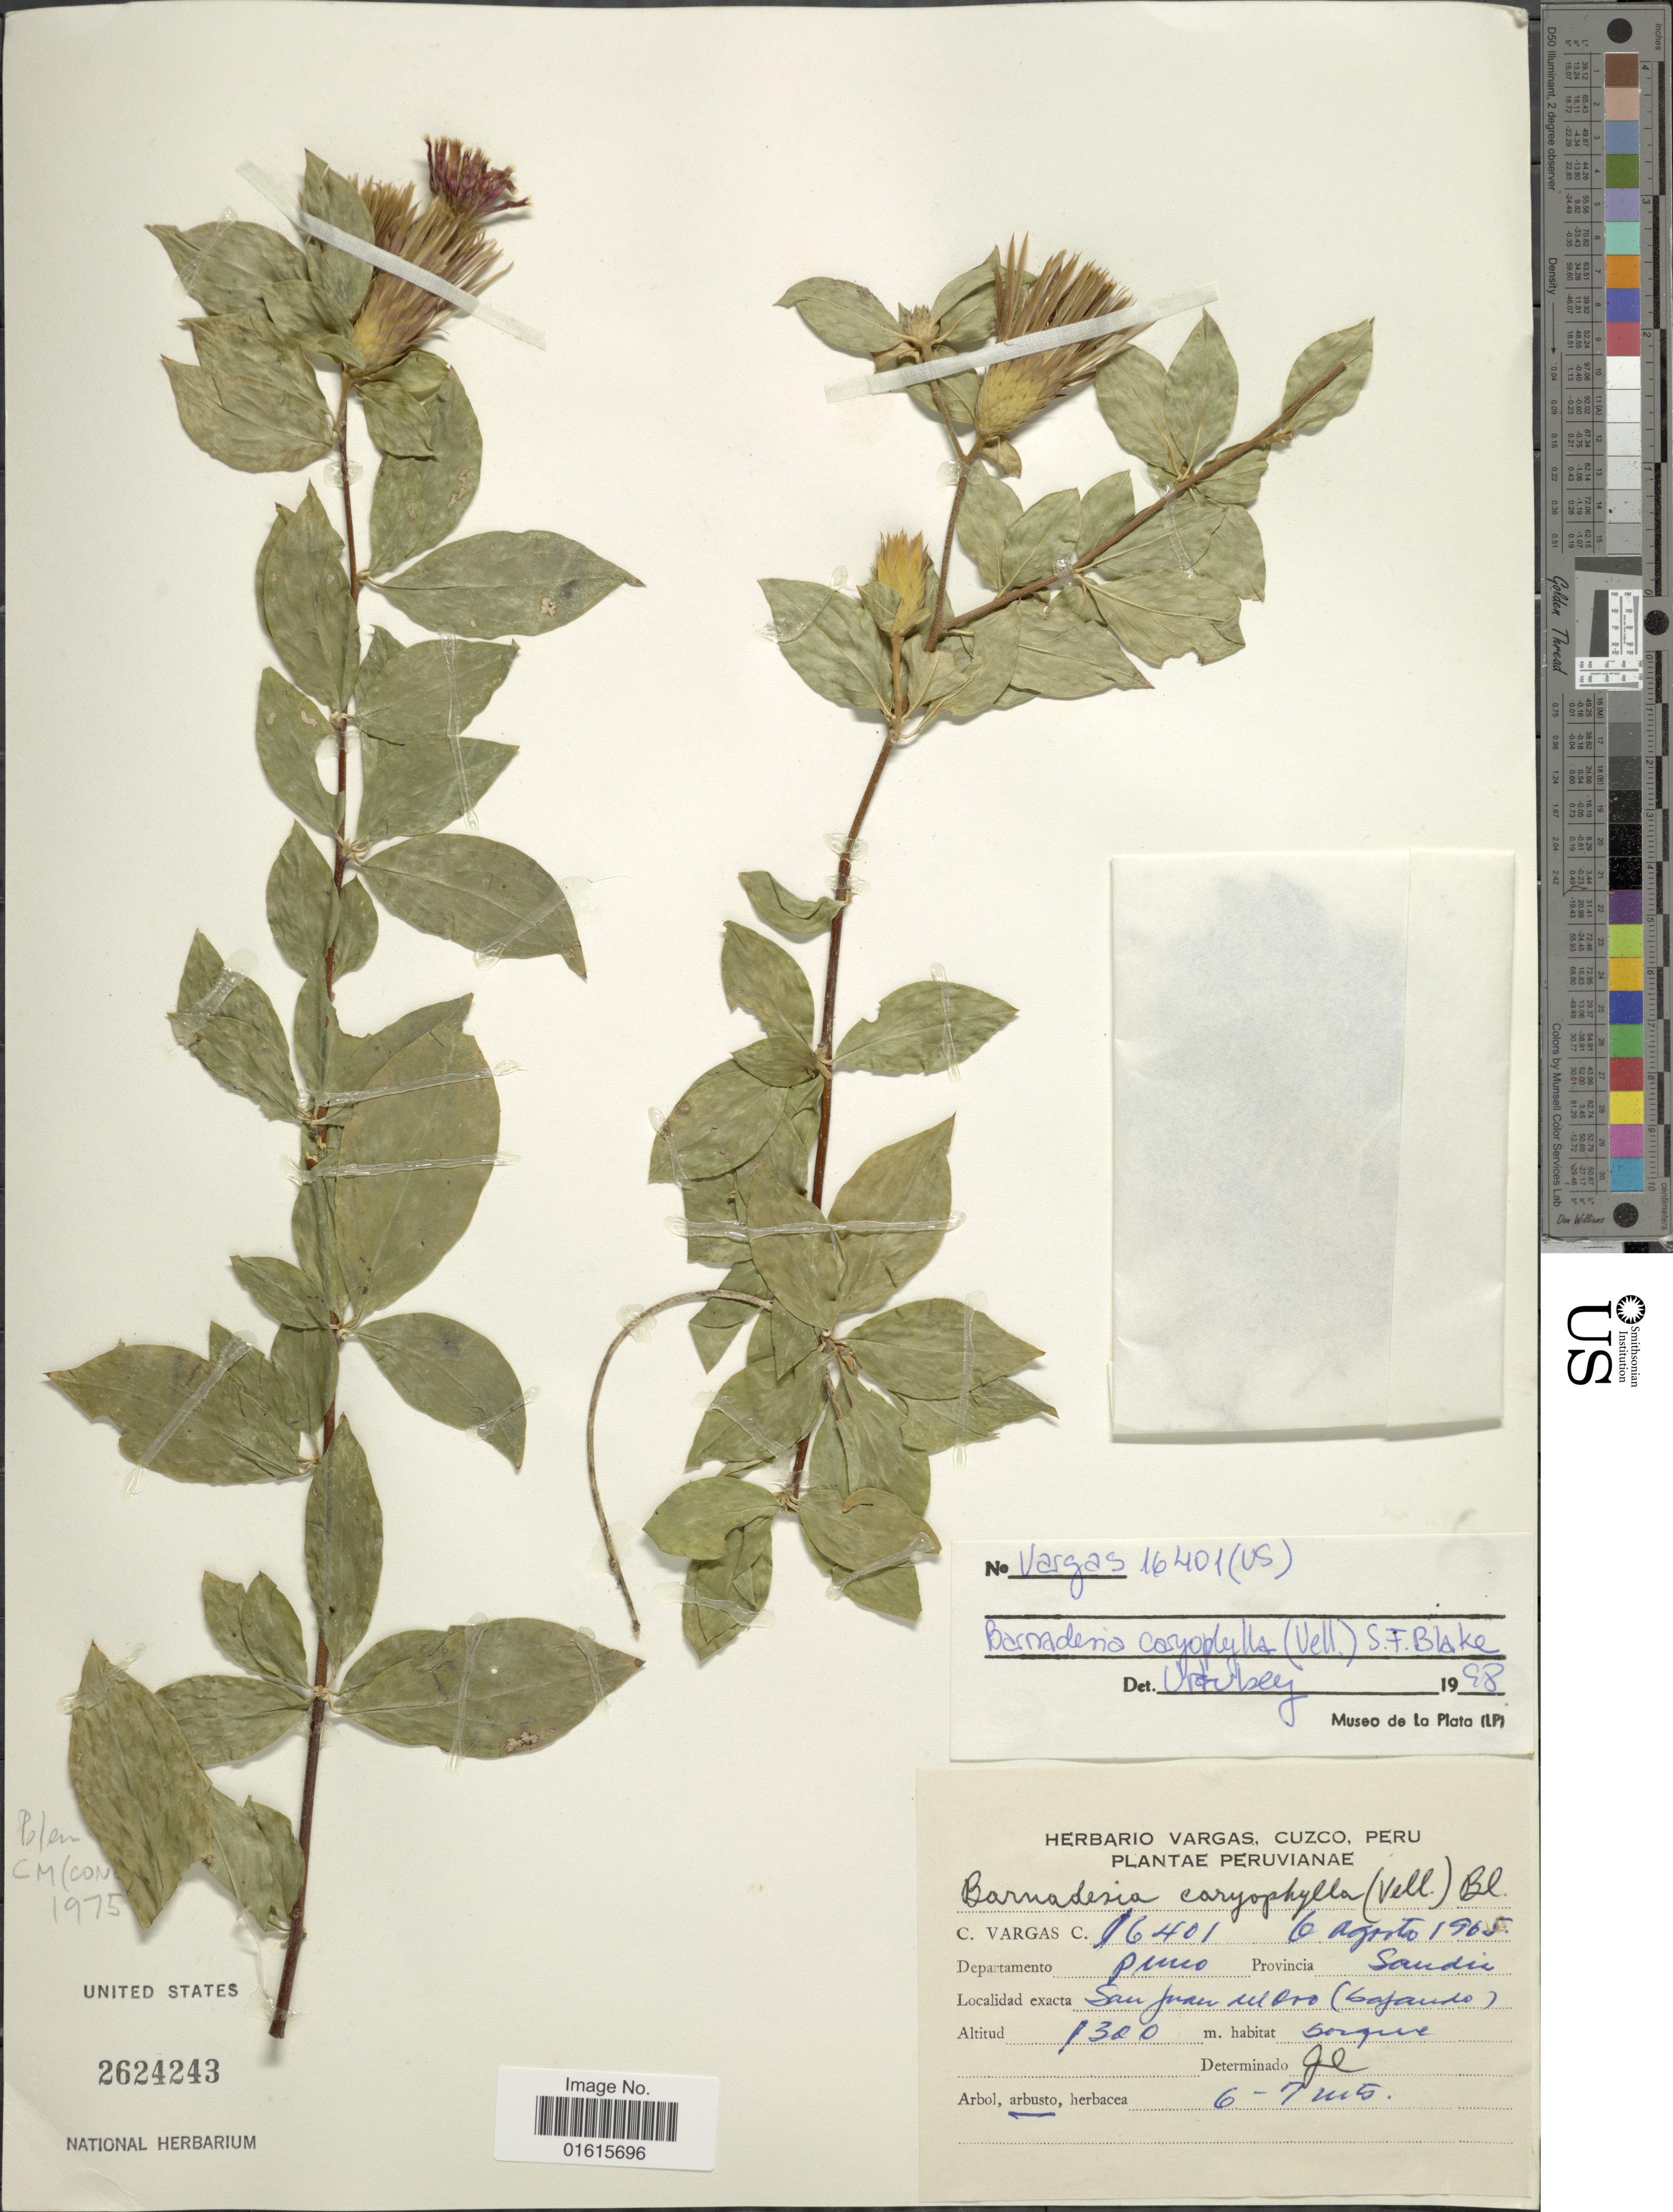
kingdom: Plantae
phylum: Tracheophyta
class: Magnoliopsida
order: Asterales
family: Asteraceae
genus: Barnadesia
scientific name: Barnadesia caryophylla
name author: (Vell.) S.F. Blake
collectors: C. Vargas Calderón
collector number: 16401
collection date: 1965-08-06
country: Peru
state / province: Puno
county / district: Sandia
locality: San Juan del Oro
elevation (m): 1300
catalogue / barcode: US 2624243